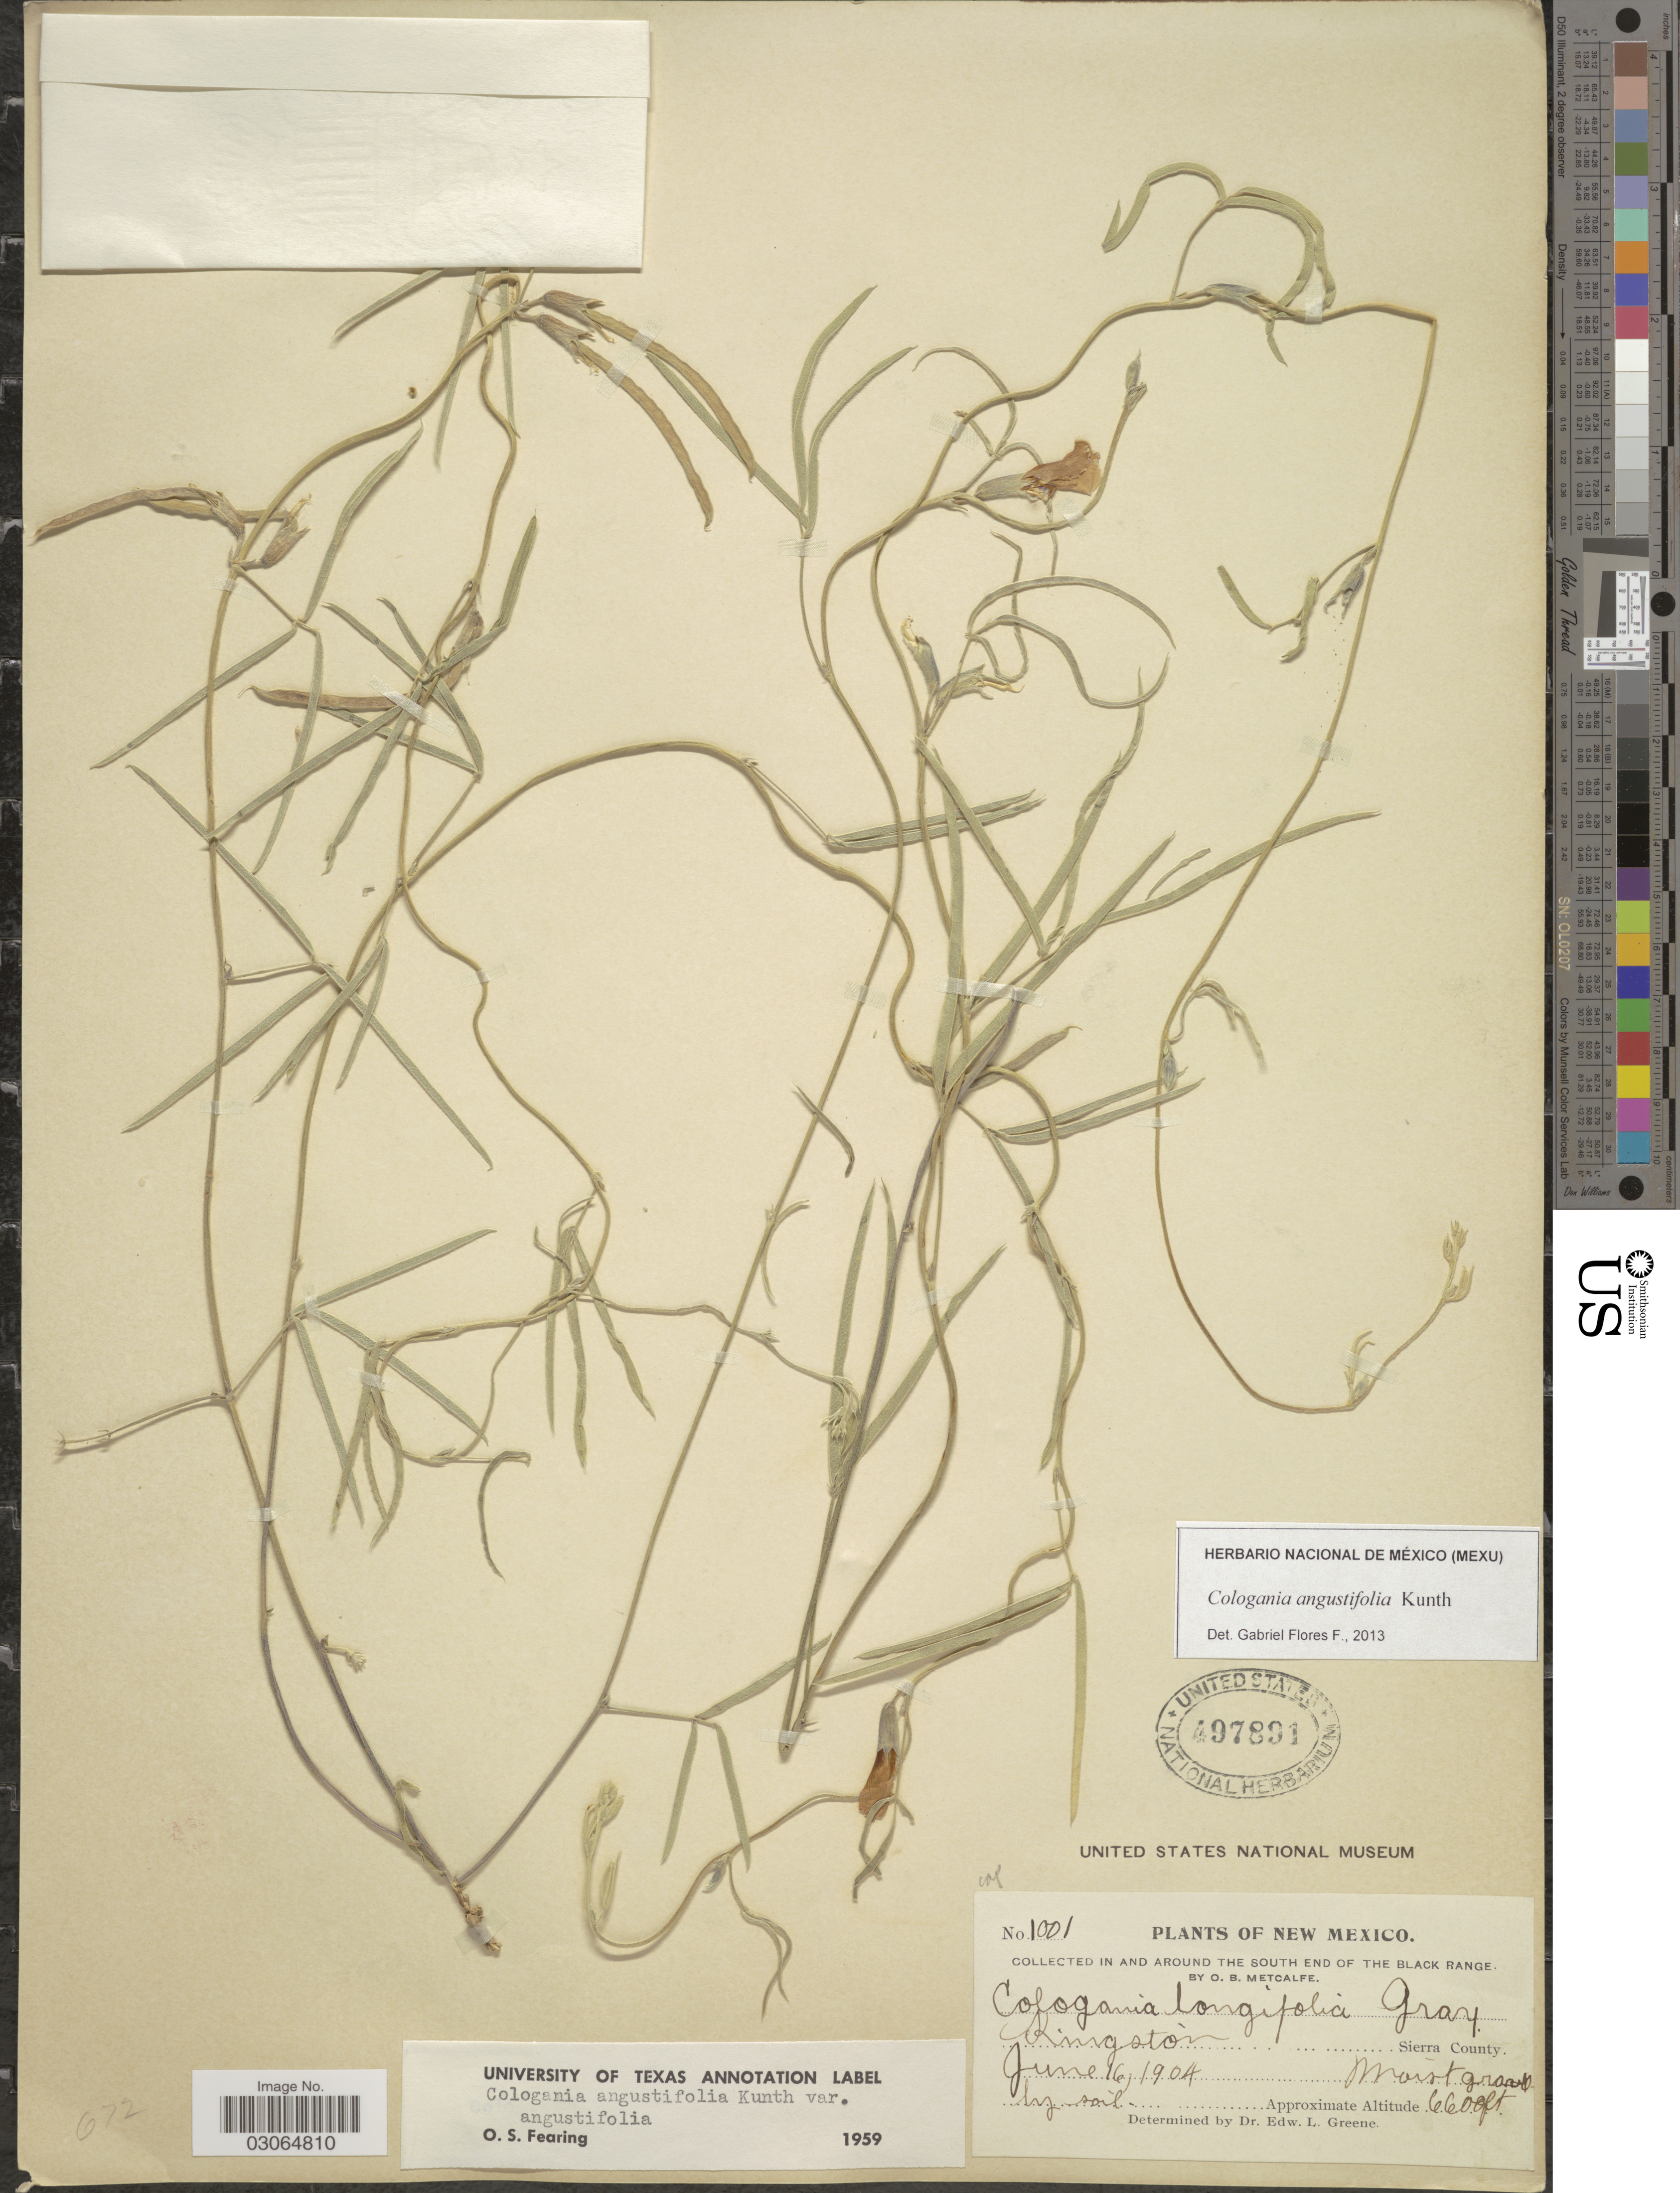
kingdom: Plantae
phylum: Tracheophyta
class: Magnoliopsida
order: Fabales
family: Fabaceae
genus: Cologania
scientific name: Cologania angustifolia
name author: Kunth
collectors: O. B. Metcalfe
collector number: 1001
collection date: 1904-06-16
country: United States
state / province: New Mexico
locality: In and around the south end of the Black Range. Kingston Sierra County.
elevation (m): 2012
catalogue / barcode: US 497891